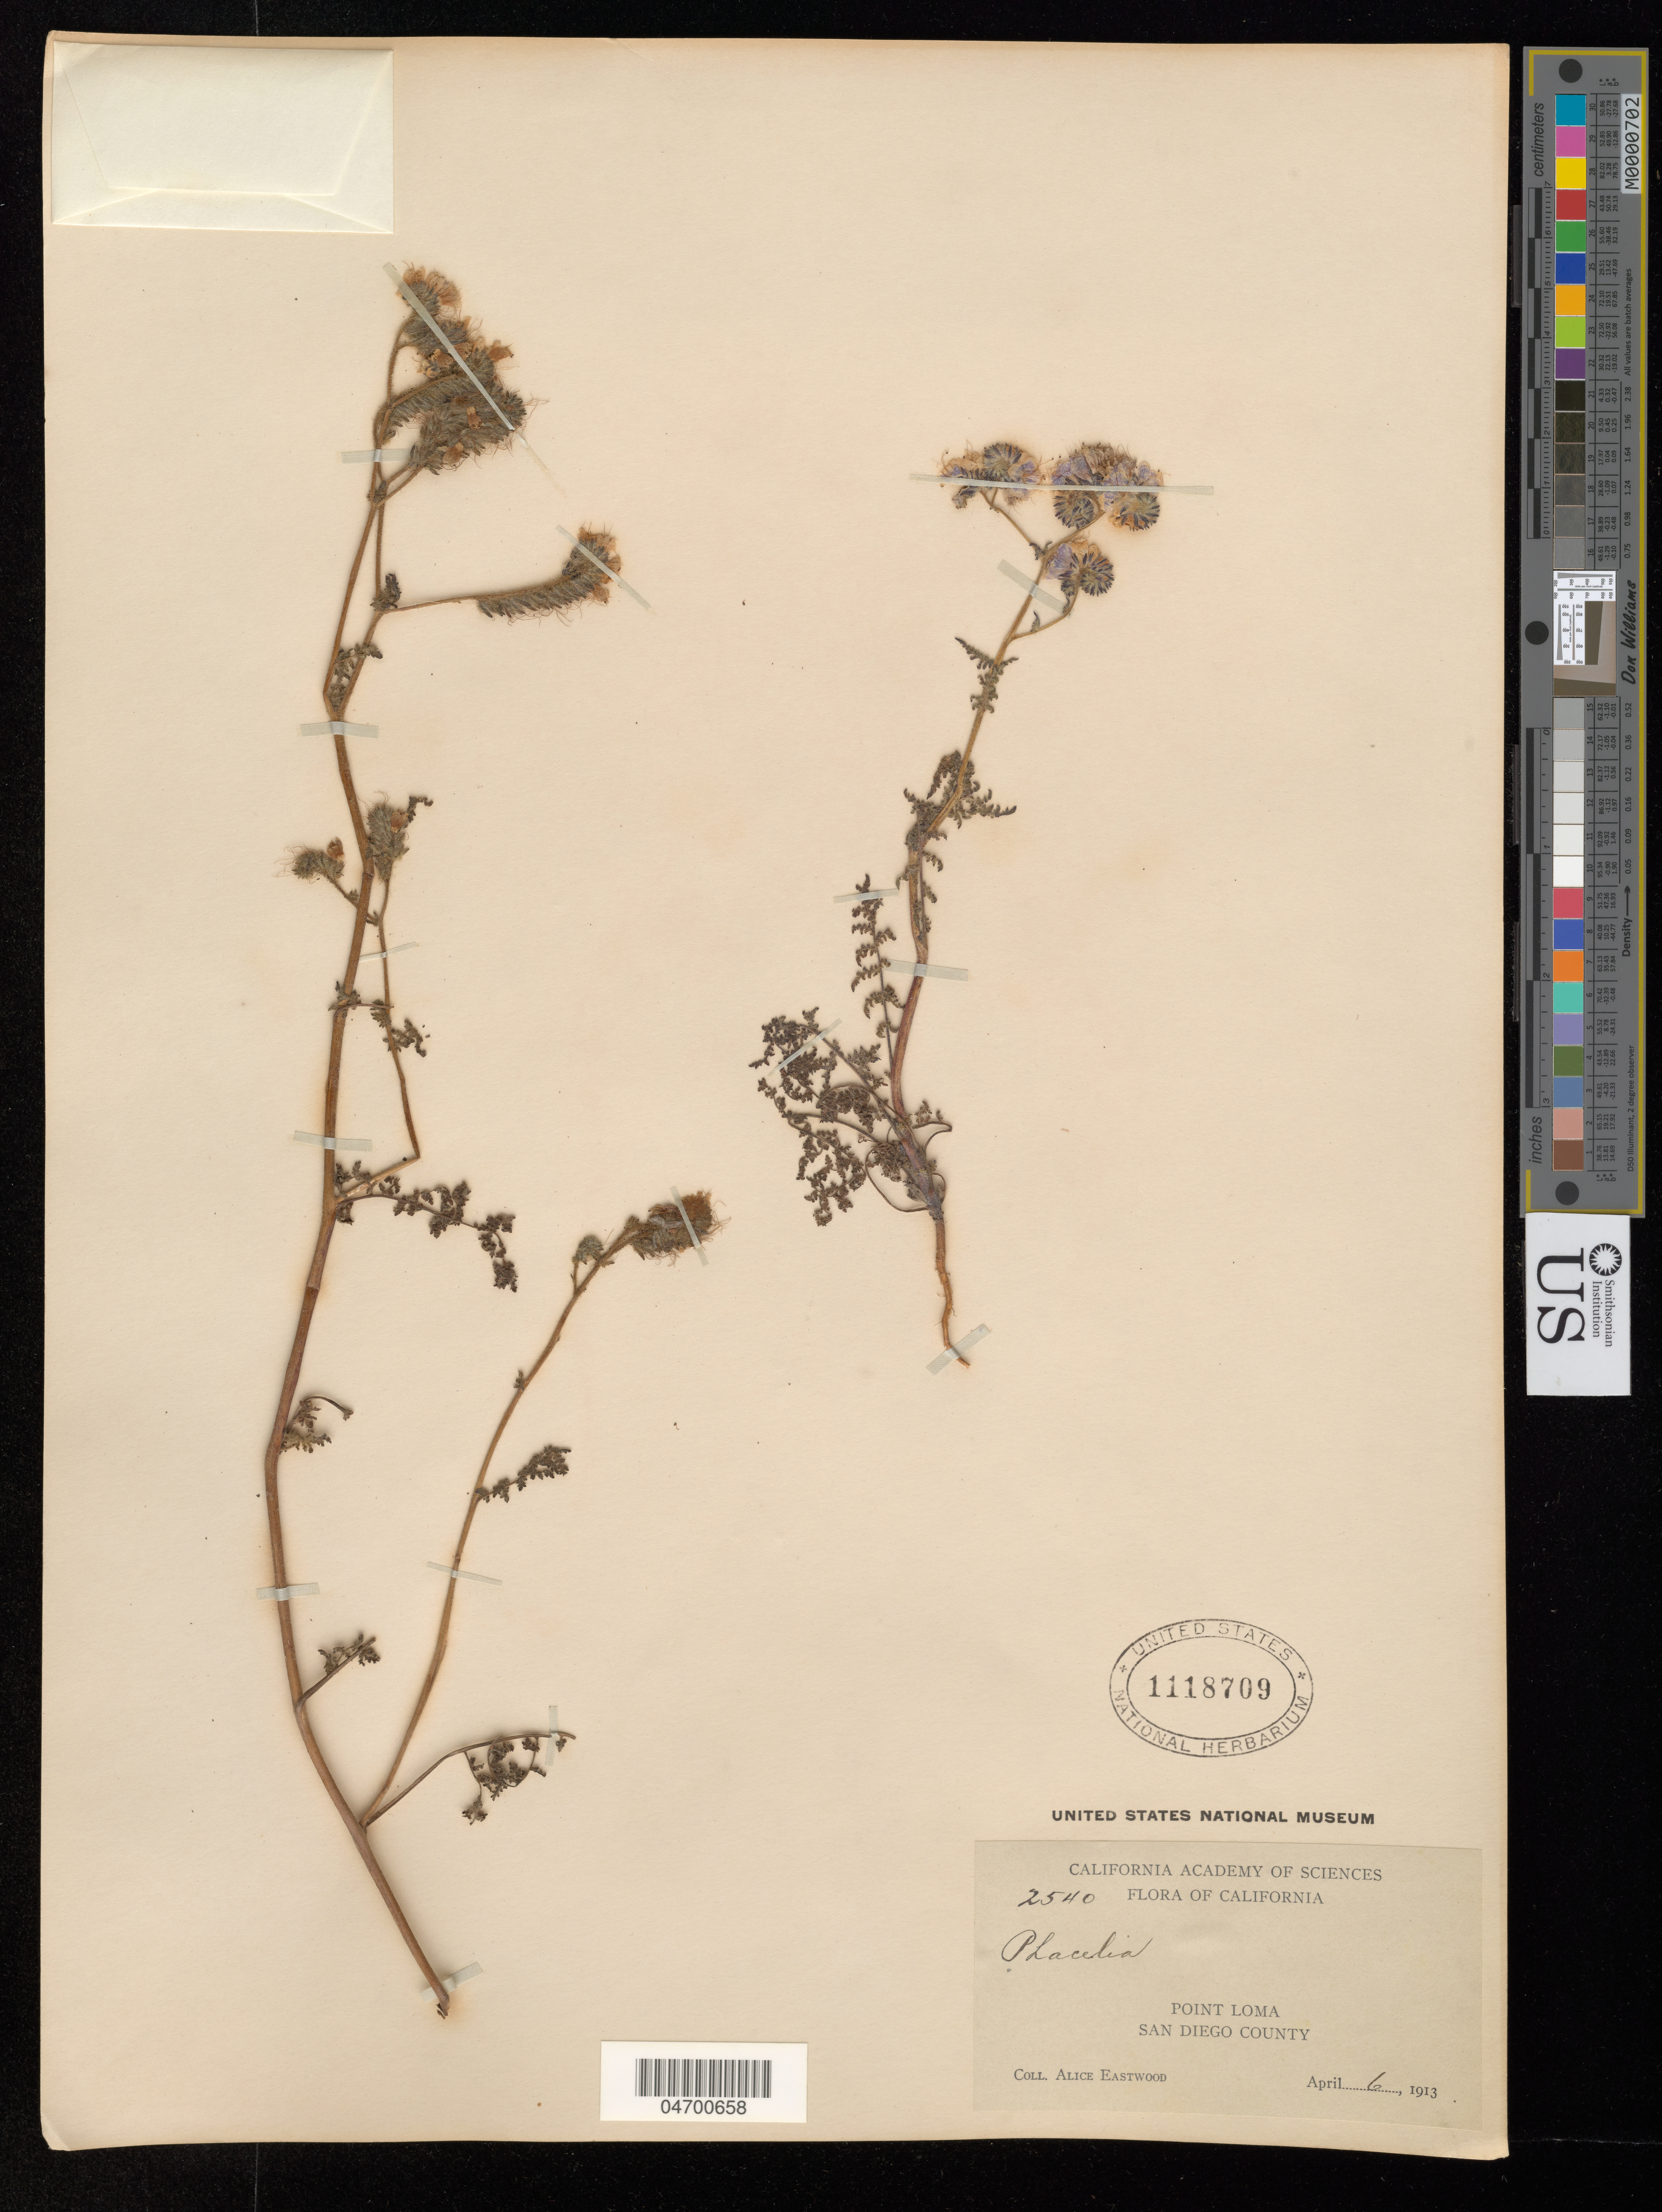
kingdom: Plantae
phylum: Tracheophyta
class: Magnoliopsida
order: Boraginales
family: Hydrophyllaceae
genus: Phacelia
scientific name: Phacelia sp.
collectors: A. Eastwood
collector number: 2540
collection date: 1913-04-06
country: United States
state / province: California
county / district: San Diego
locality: Point Loma. San Diego County.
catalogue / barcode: US 1118709